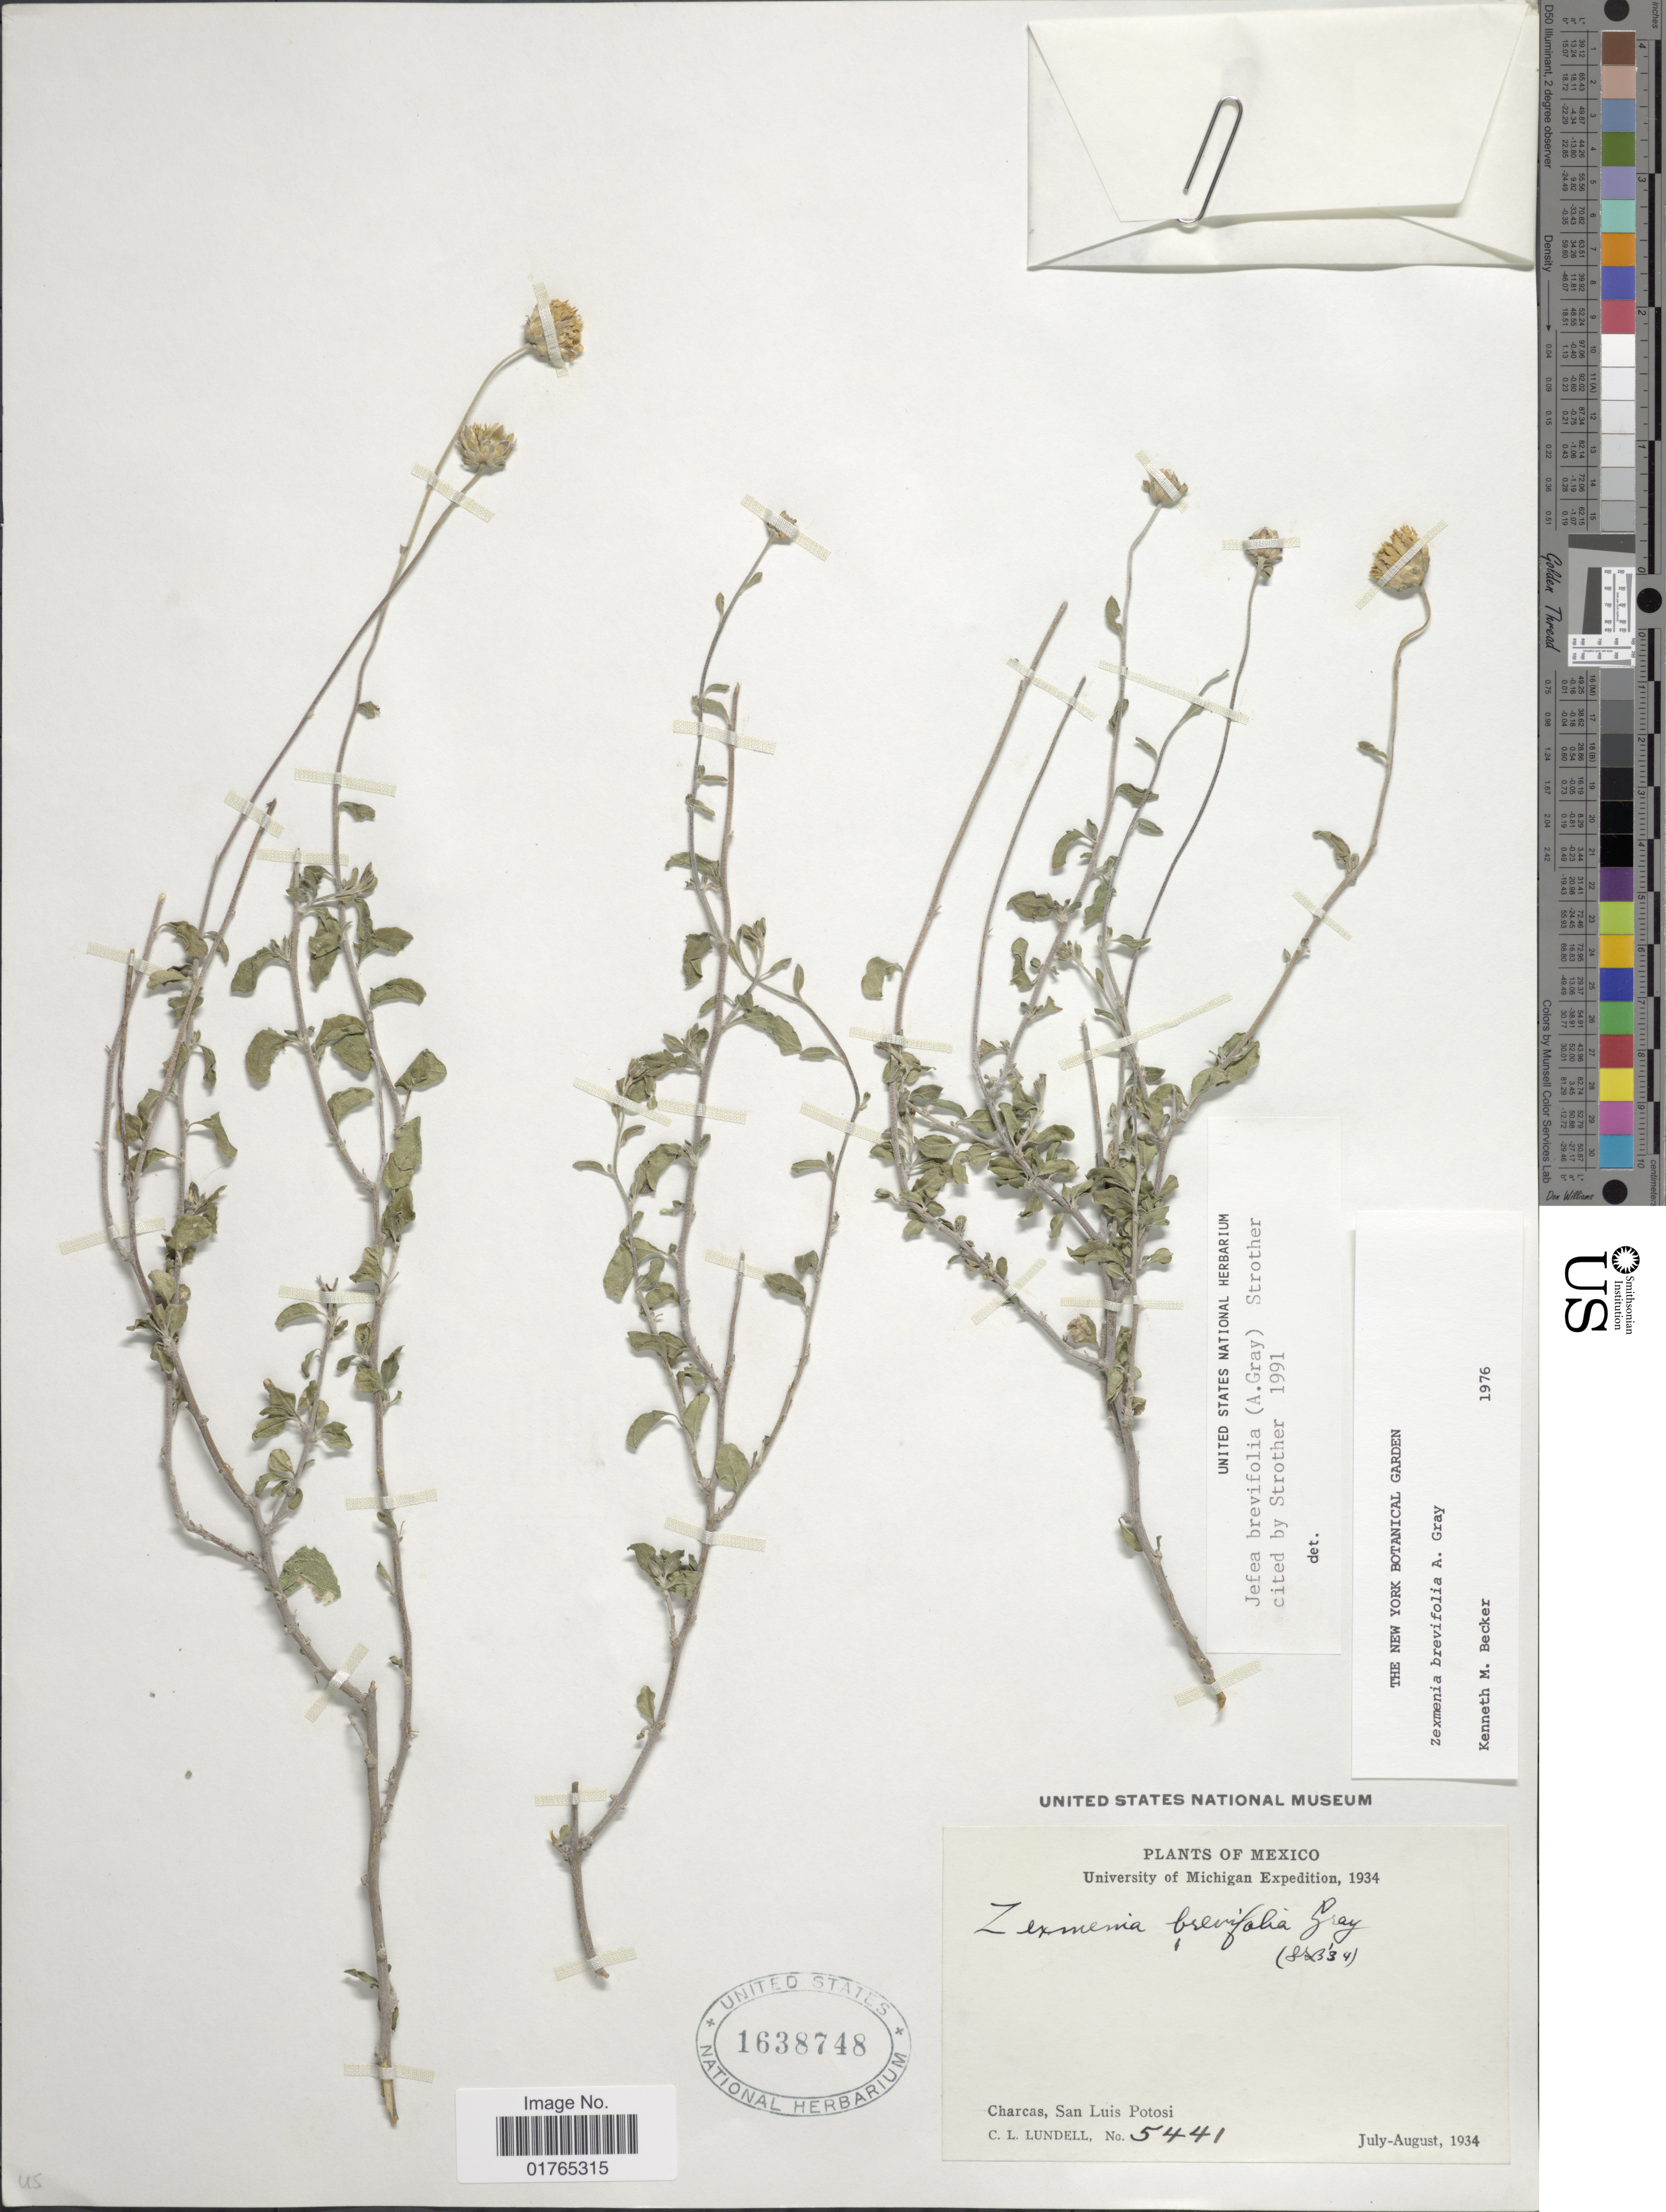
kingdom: Plantae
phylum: Tracheophyta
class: Magnoliopsida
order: Asterales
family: Asteraceae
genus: Jefea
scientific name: Jefea brevifolia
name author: (A. Gray) Strother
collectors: C. L. Lundell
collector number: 5441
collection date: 1934-07/1934-08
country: Mexico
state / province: San Luis Potosí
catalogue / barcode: US 1638748